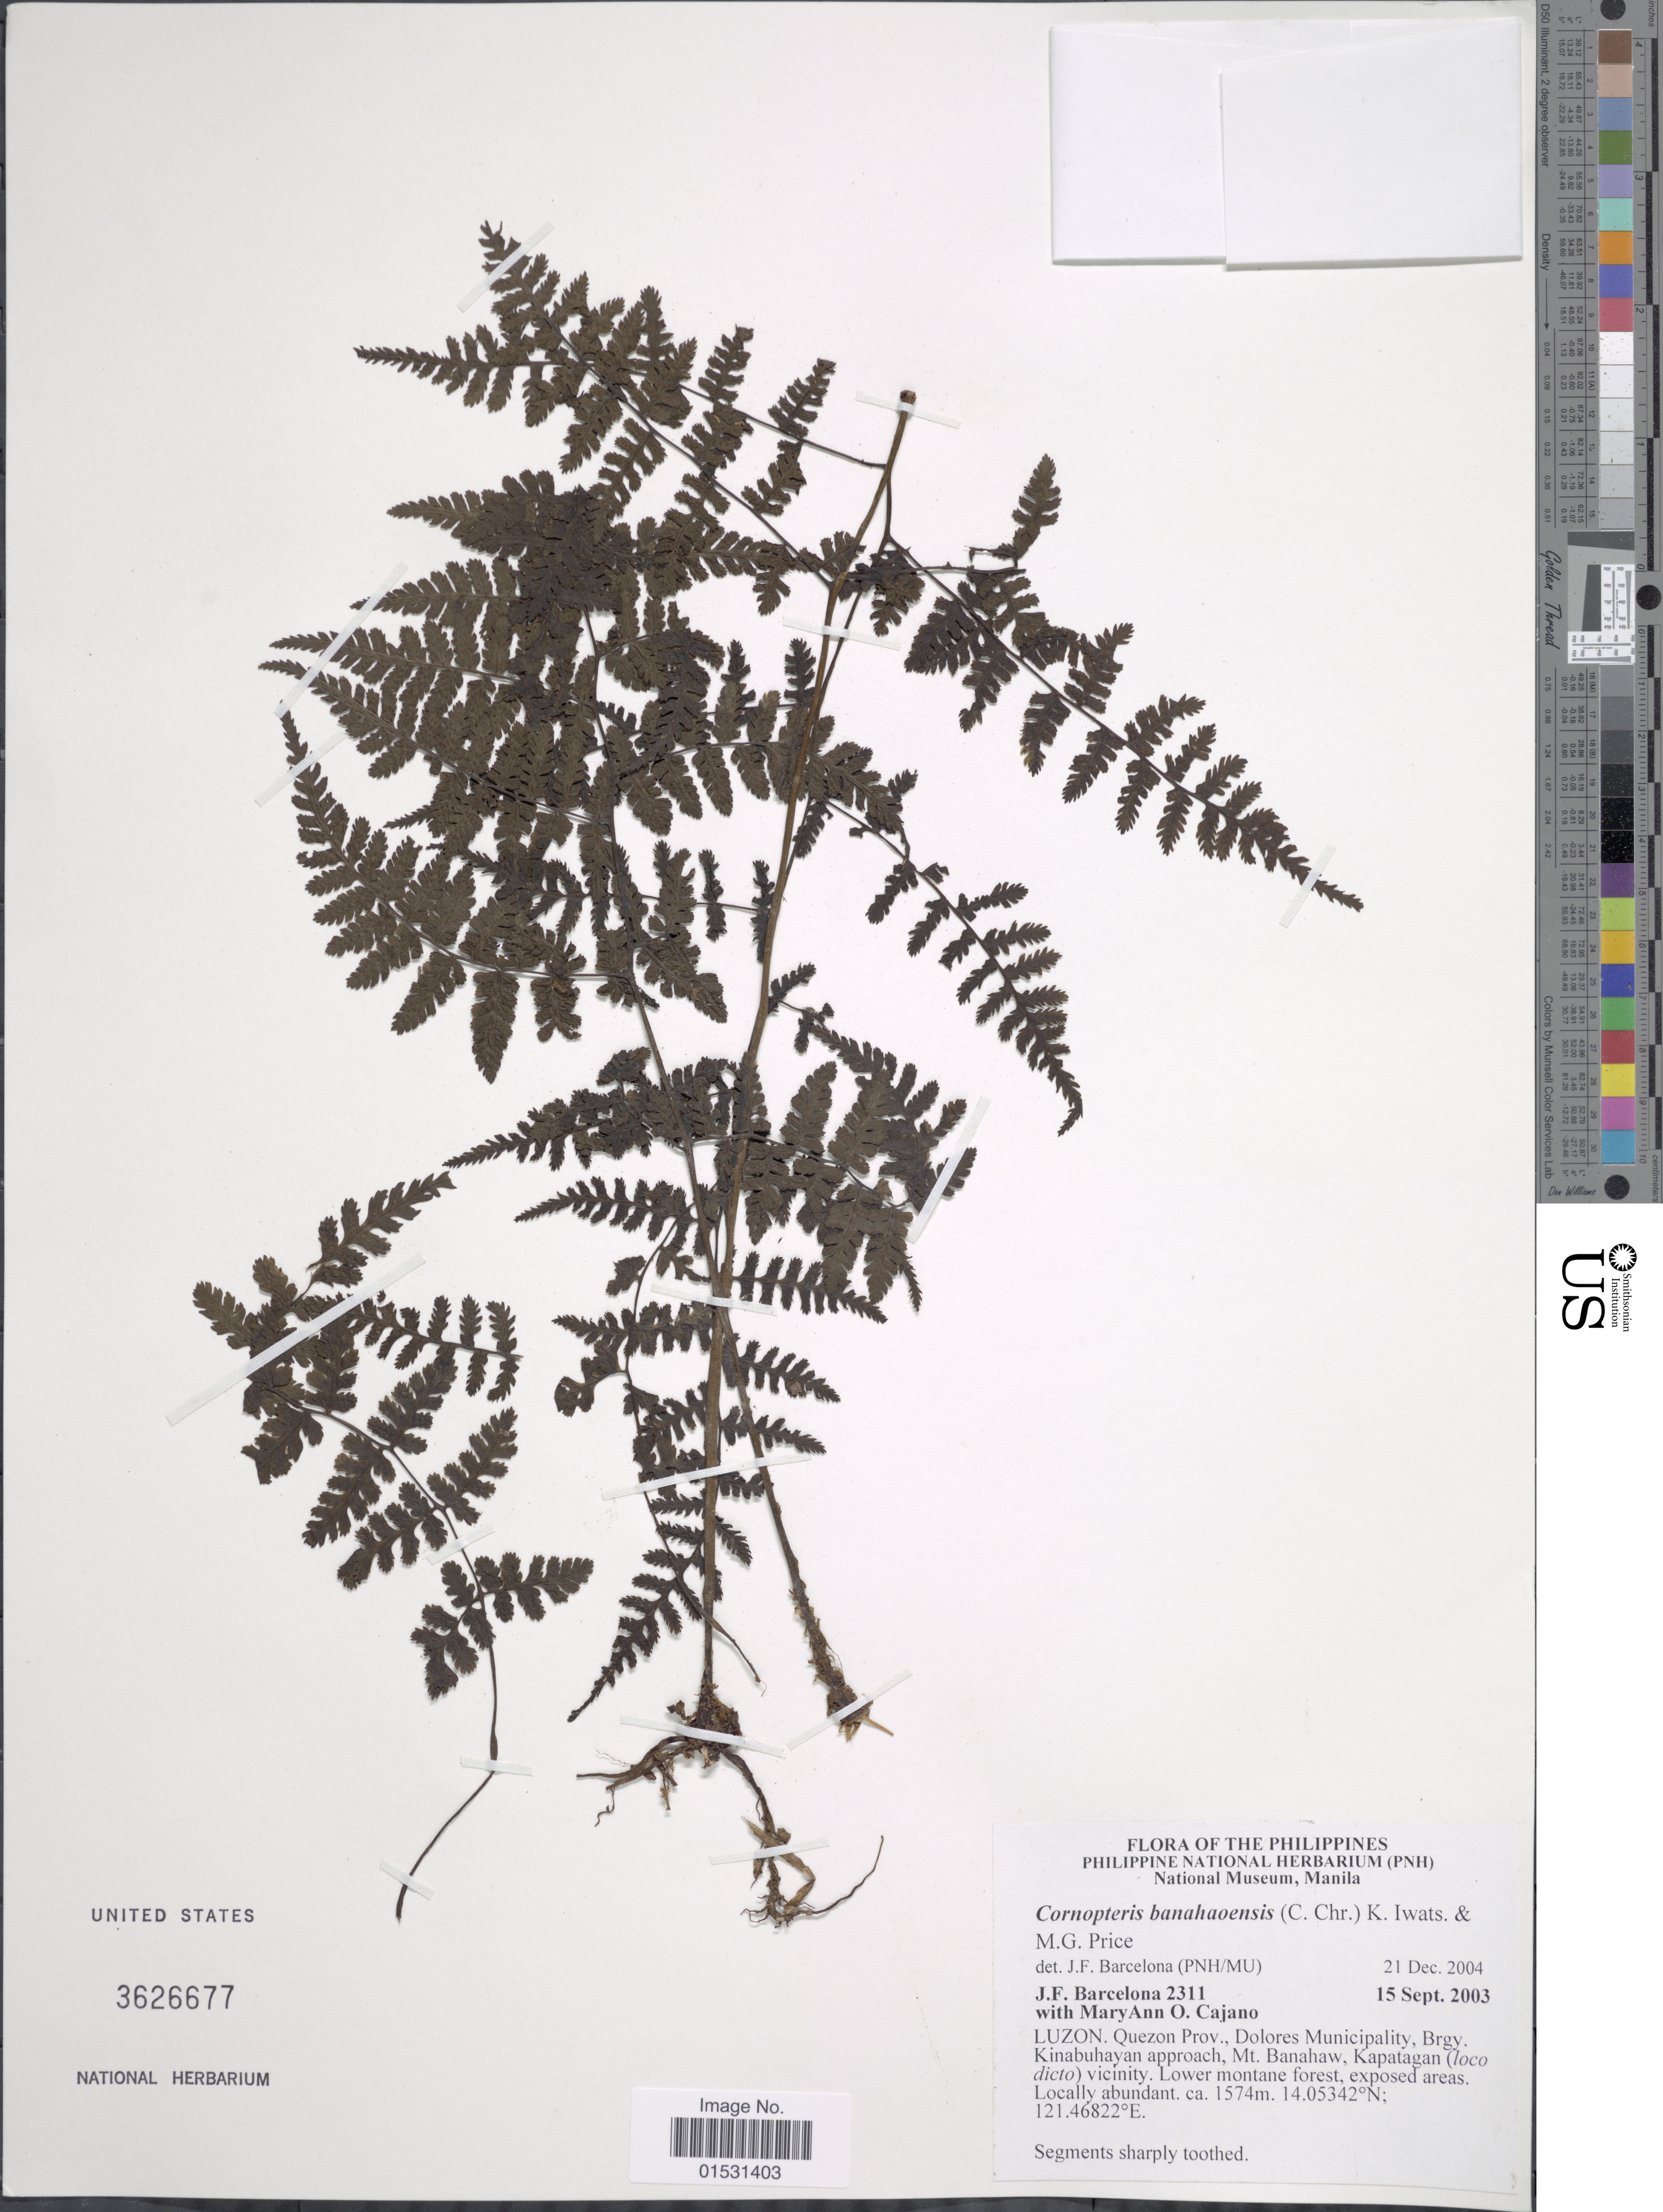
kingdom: Plantae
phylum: Tracheophyta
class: Polypodiopsida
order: Polypodiales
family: Athyriaceae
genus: Athyrium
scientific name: Athyrium banahaoensis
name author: (C. Chr.) K. Iwats. & M.G. Price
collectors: J. F. Barcelona & M. Cajano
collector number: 2311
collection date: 2003-09-15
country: Philippines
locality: Luzon. Quezon Prov. Dolores Municipality, Brgy. Kinabuhayan approach, Mt. Banahaw, Kapatagan (loco dicto) vicinity.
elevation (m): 1574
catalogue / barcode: US 3626677